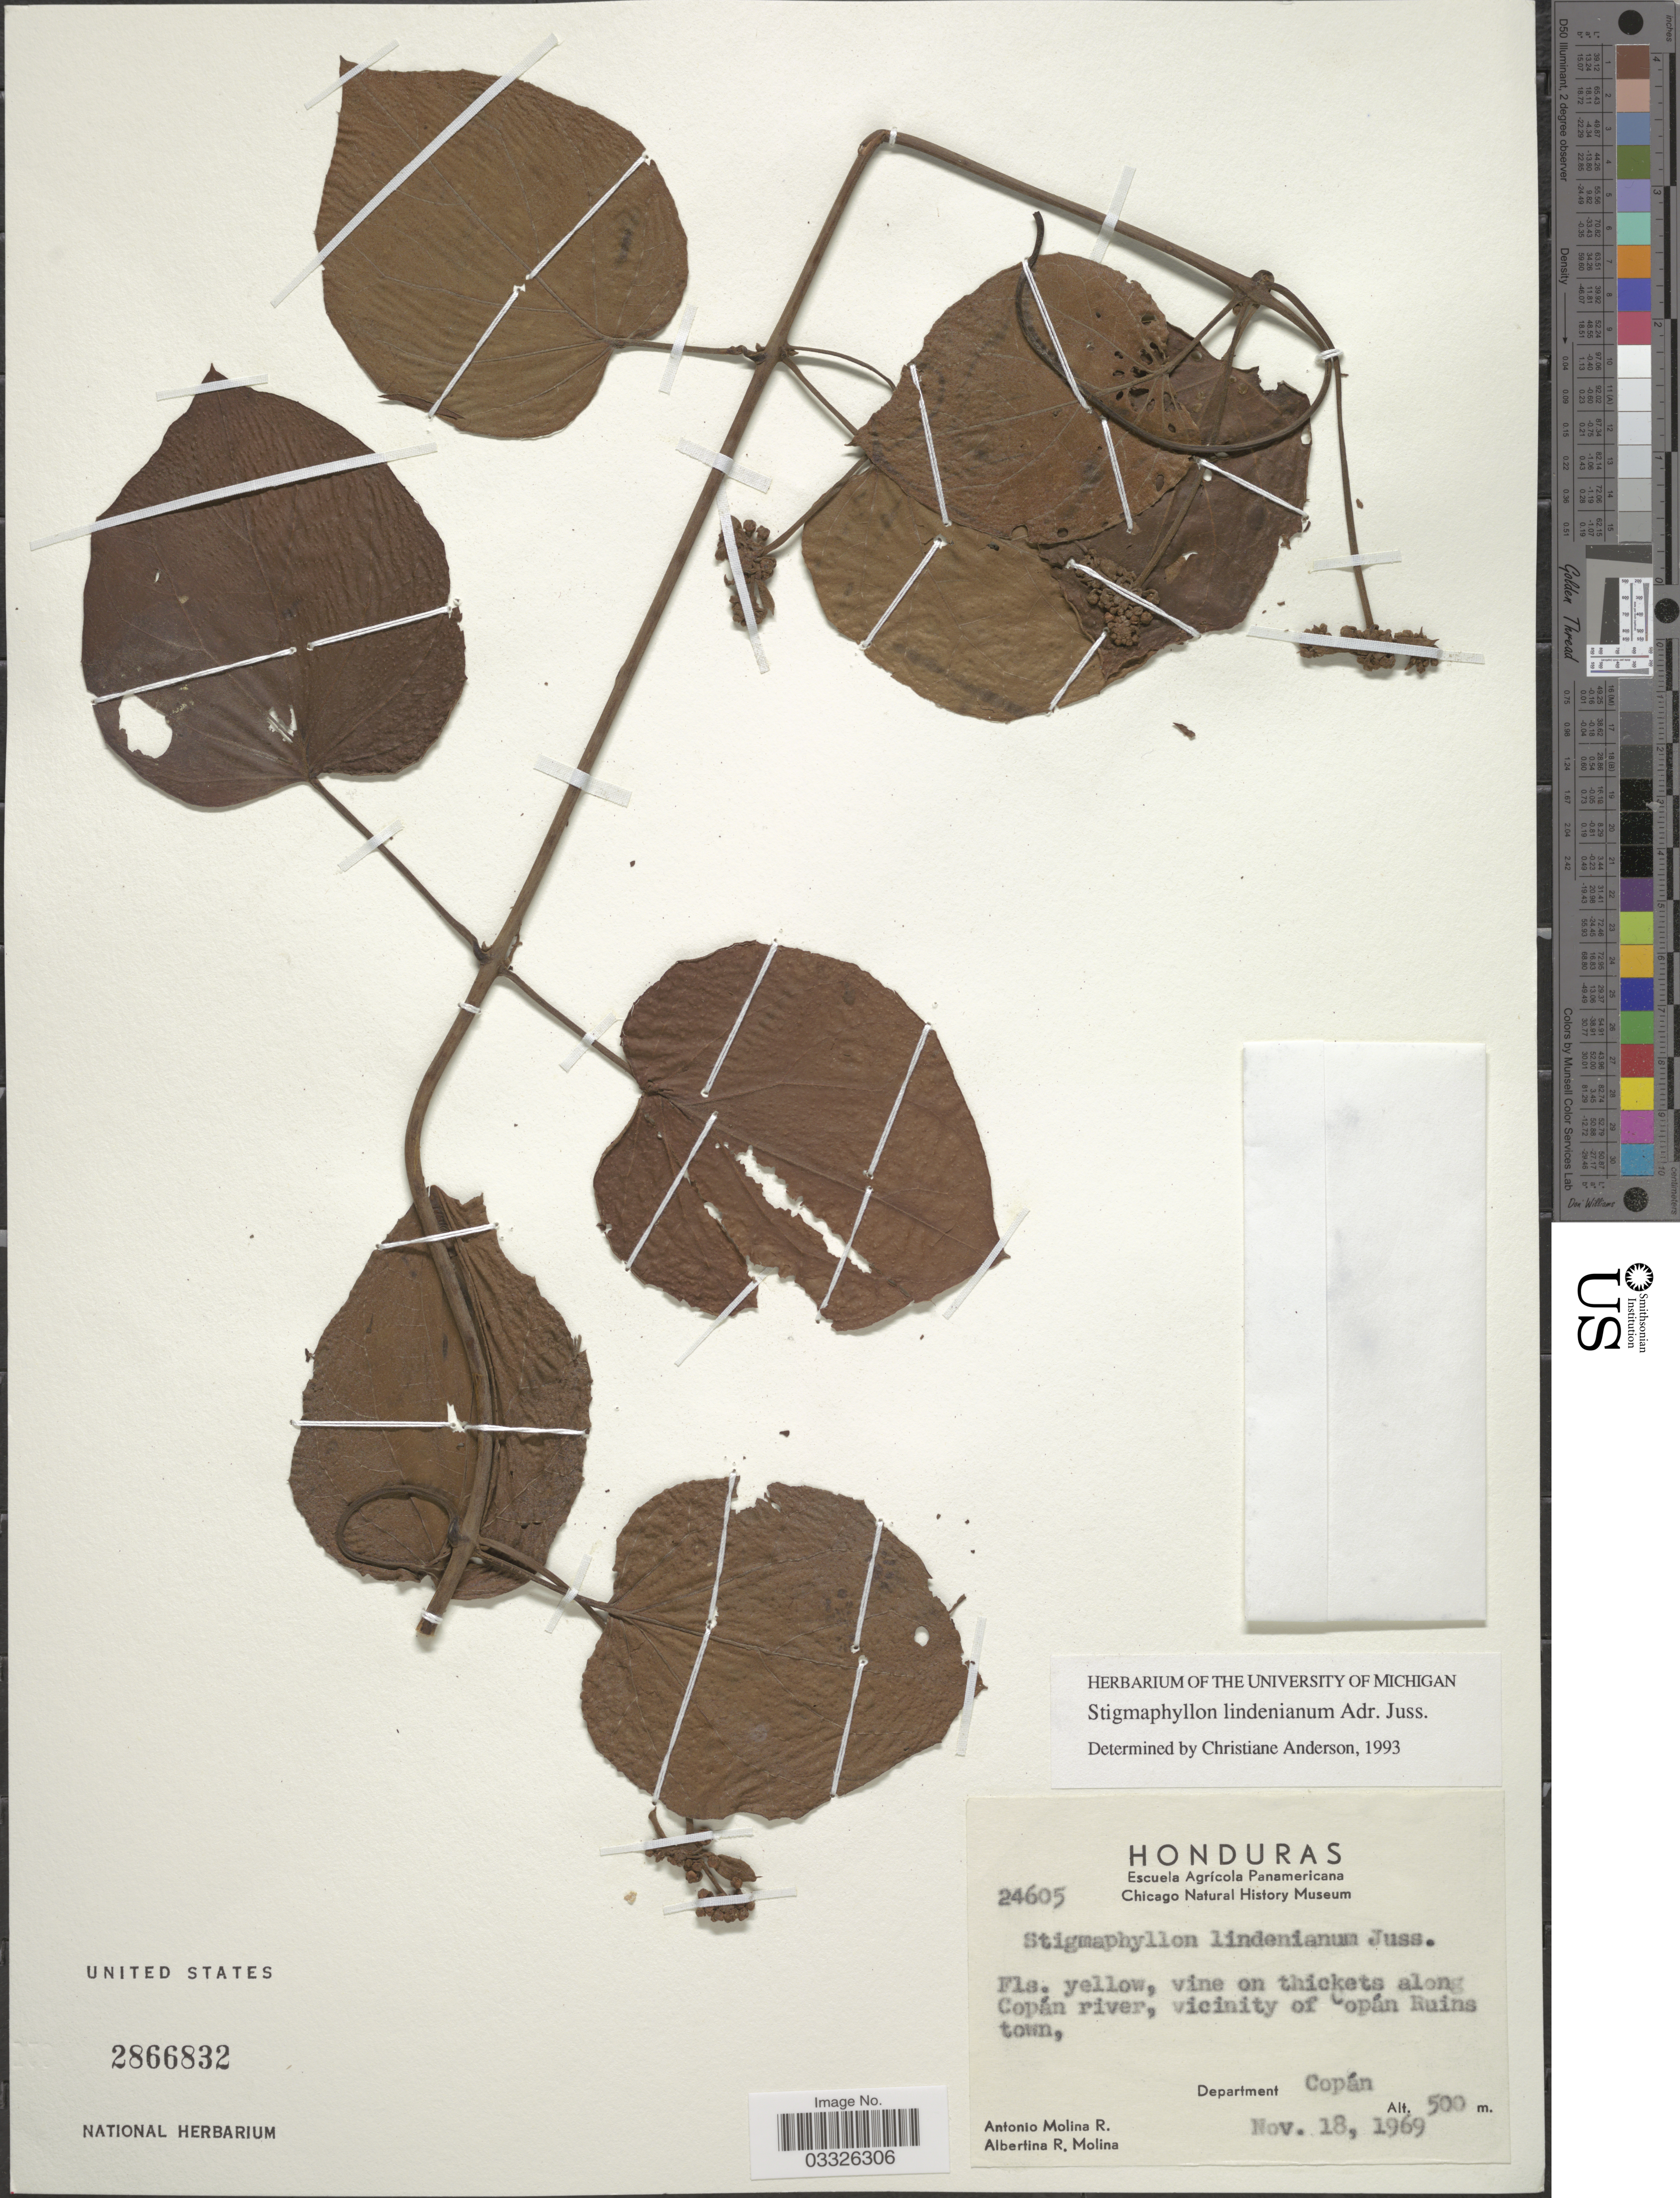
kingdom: Plantae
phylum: Tracheophyta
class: Magnoliopsida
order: Malpighiales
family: Malpighiaceae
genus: Stigmaphyllon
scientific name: Stigmaphyllon lindenianum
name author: A. Juss.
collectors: A. Molina R. & A. R. Molina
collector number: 24605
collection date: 1969-11-18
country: Honduras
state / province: Copán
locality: Vine on thickets along Copán river, vicinity of Copán Ruins town, Department Copán.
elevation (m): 500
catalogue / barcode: US 2866832